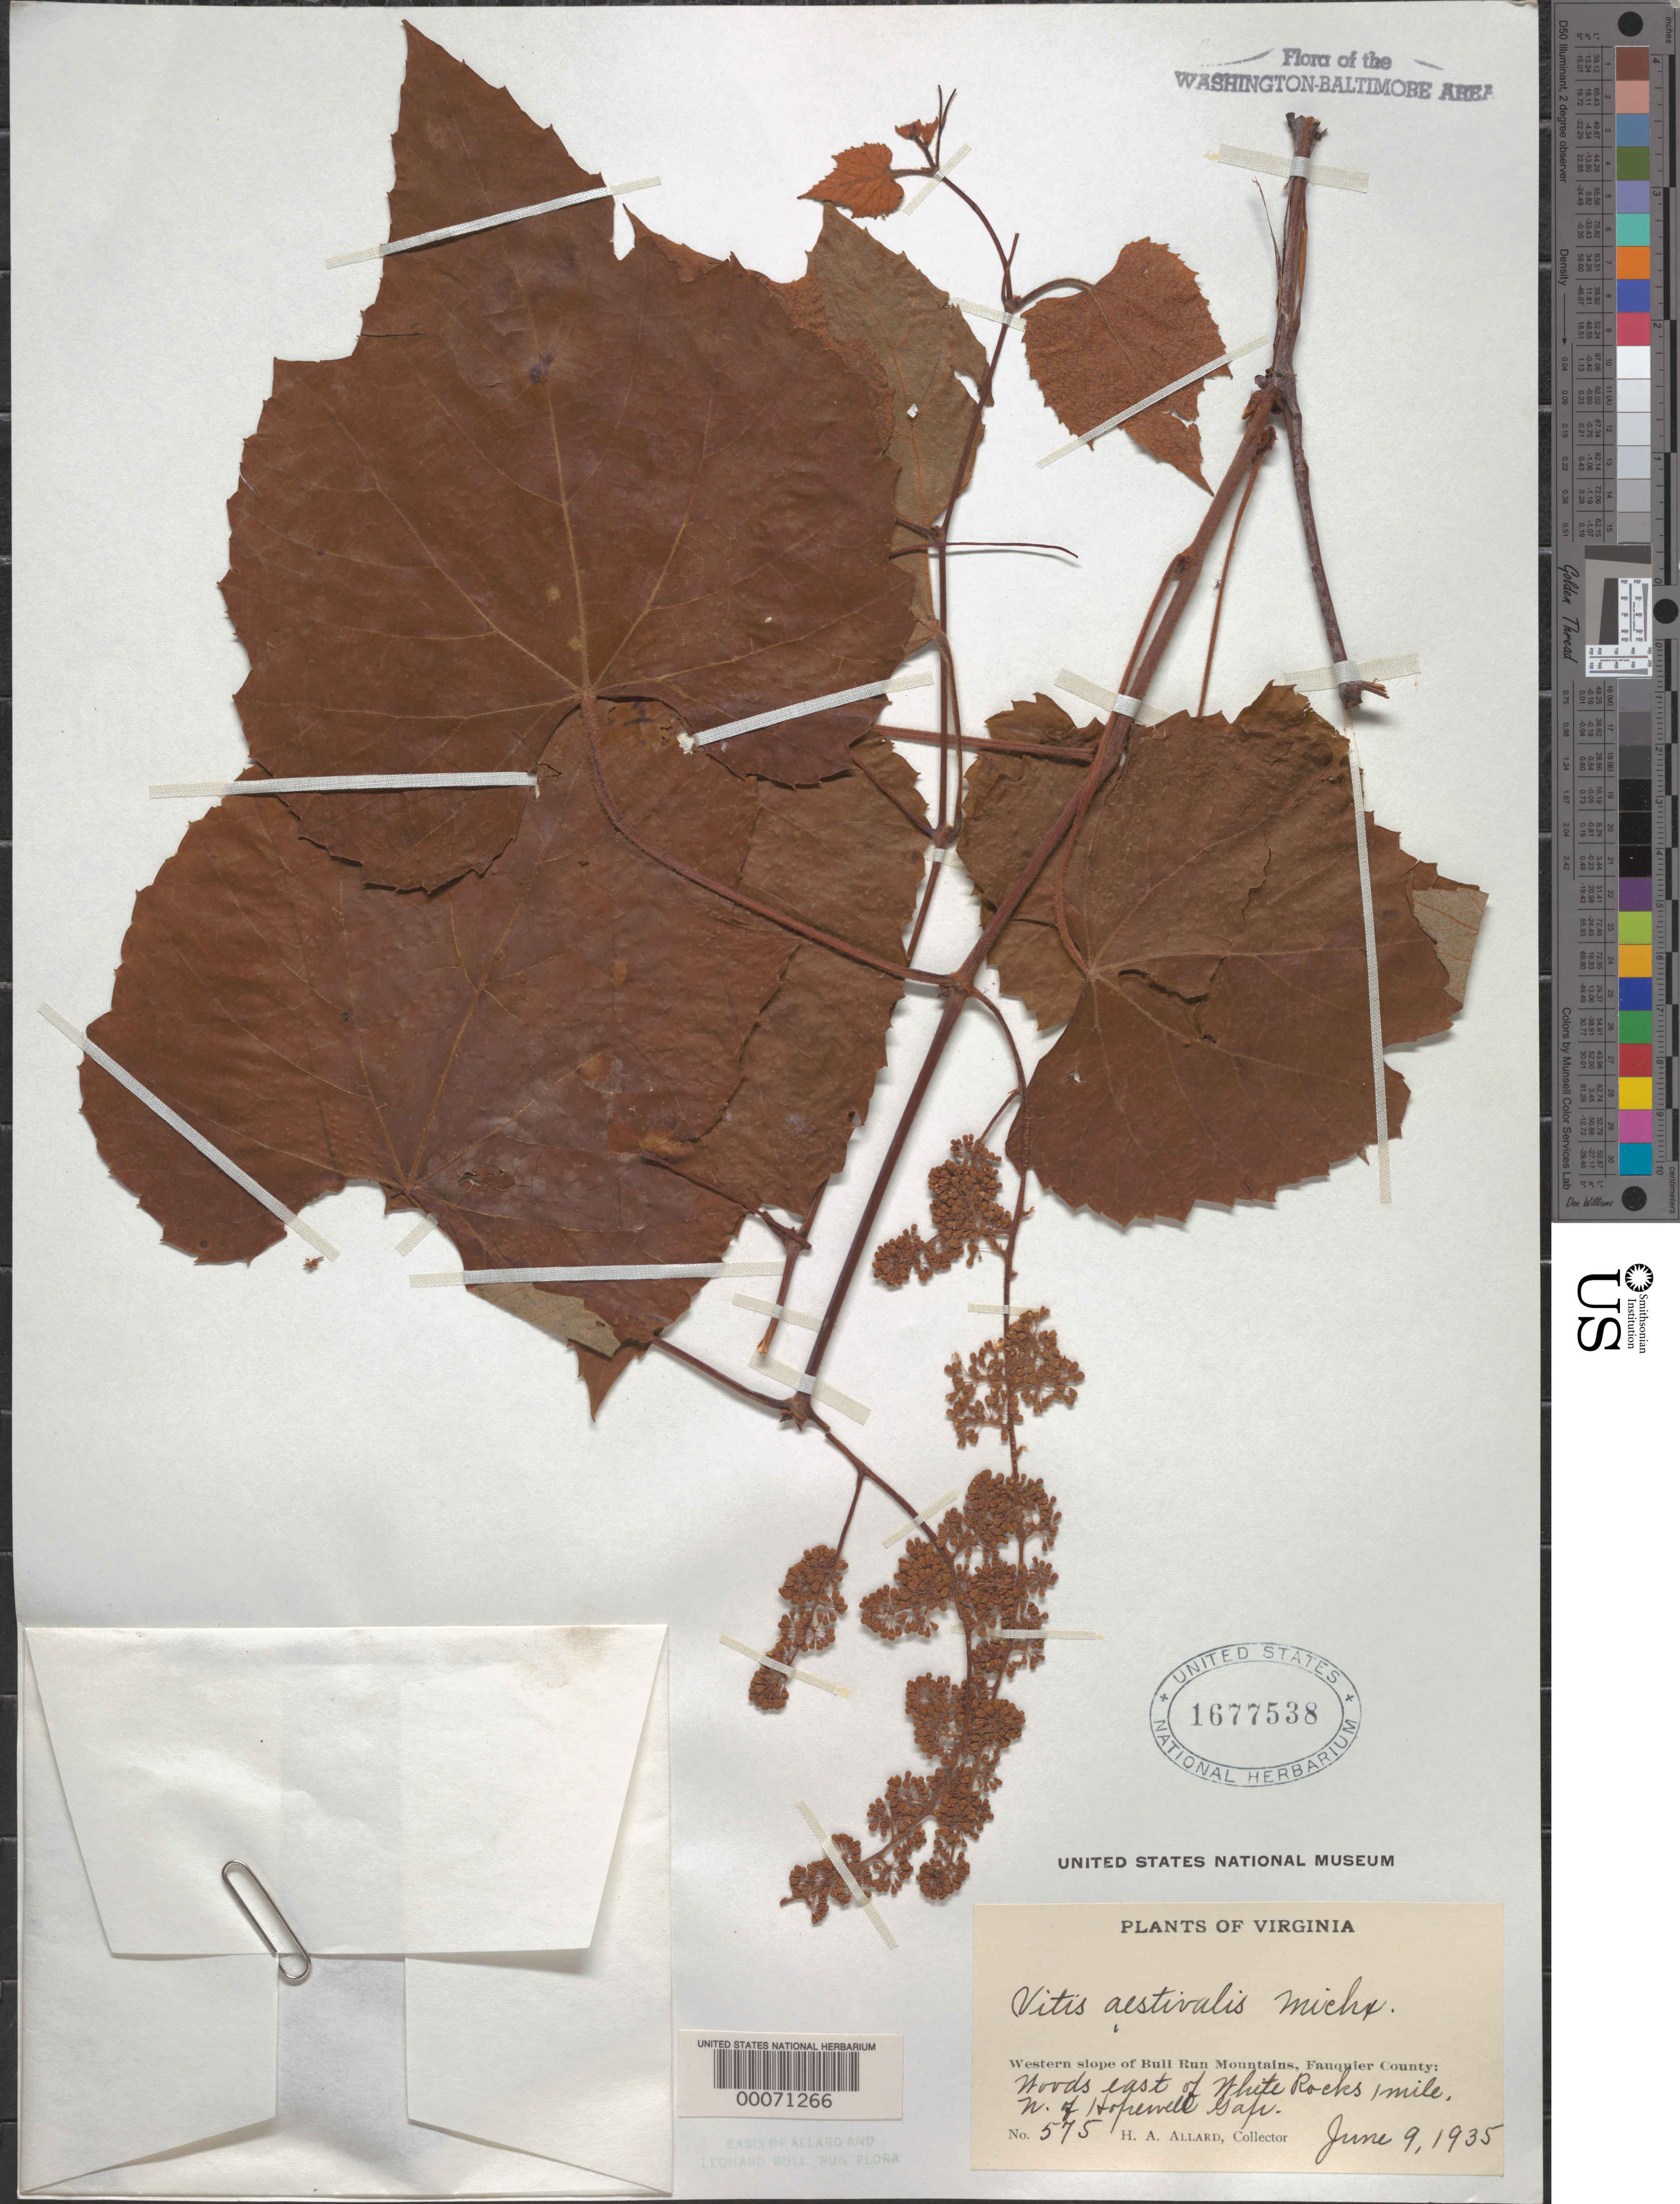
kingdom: Plantae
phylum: Tracheophyta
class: Magnoliopsida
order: Vitales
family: Vitaceae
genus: Vitis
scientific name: Vitis aestivalis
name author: Michx.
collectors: H. A. Allard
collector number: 575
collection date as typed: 09 Jun 1935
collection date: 1935-06-09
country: United States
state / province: Virginia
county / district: Fauquier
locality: East of White Rocks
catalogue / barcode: US 1677538